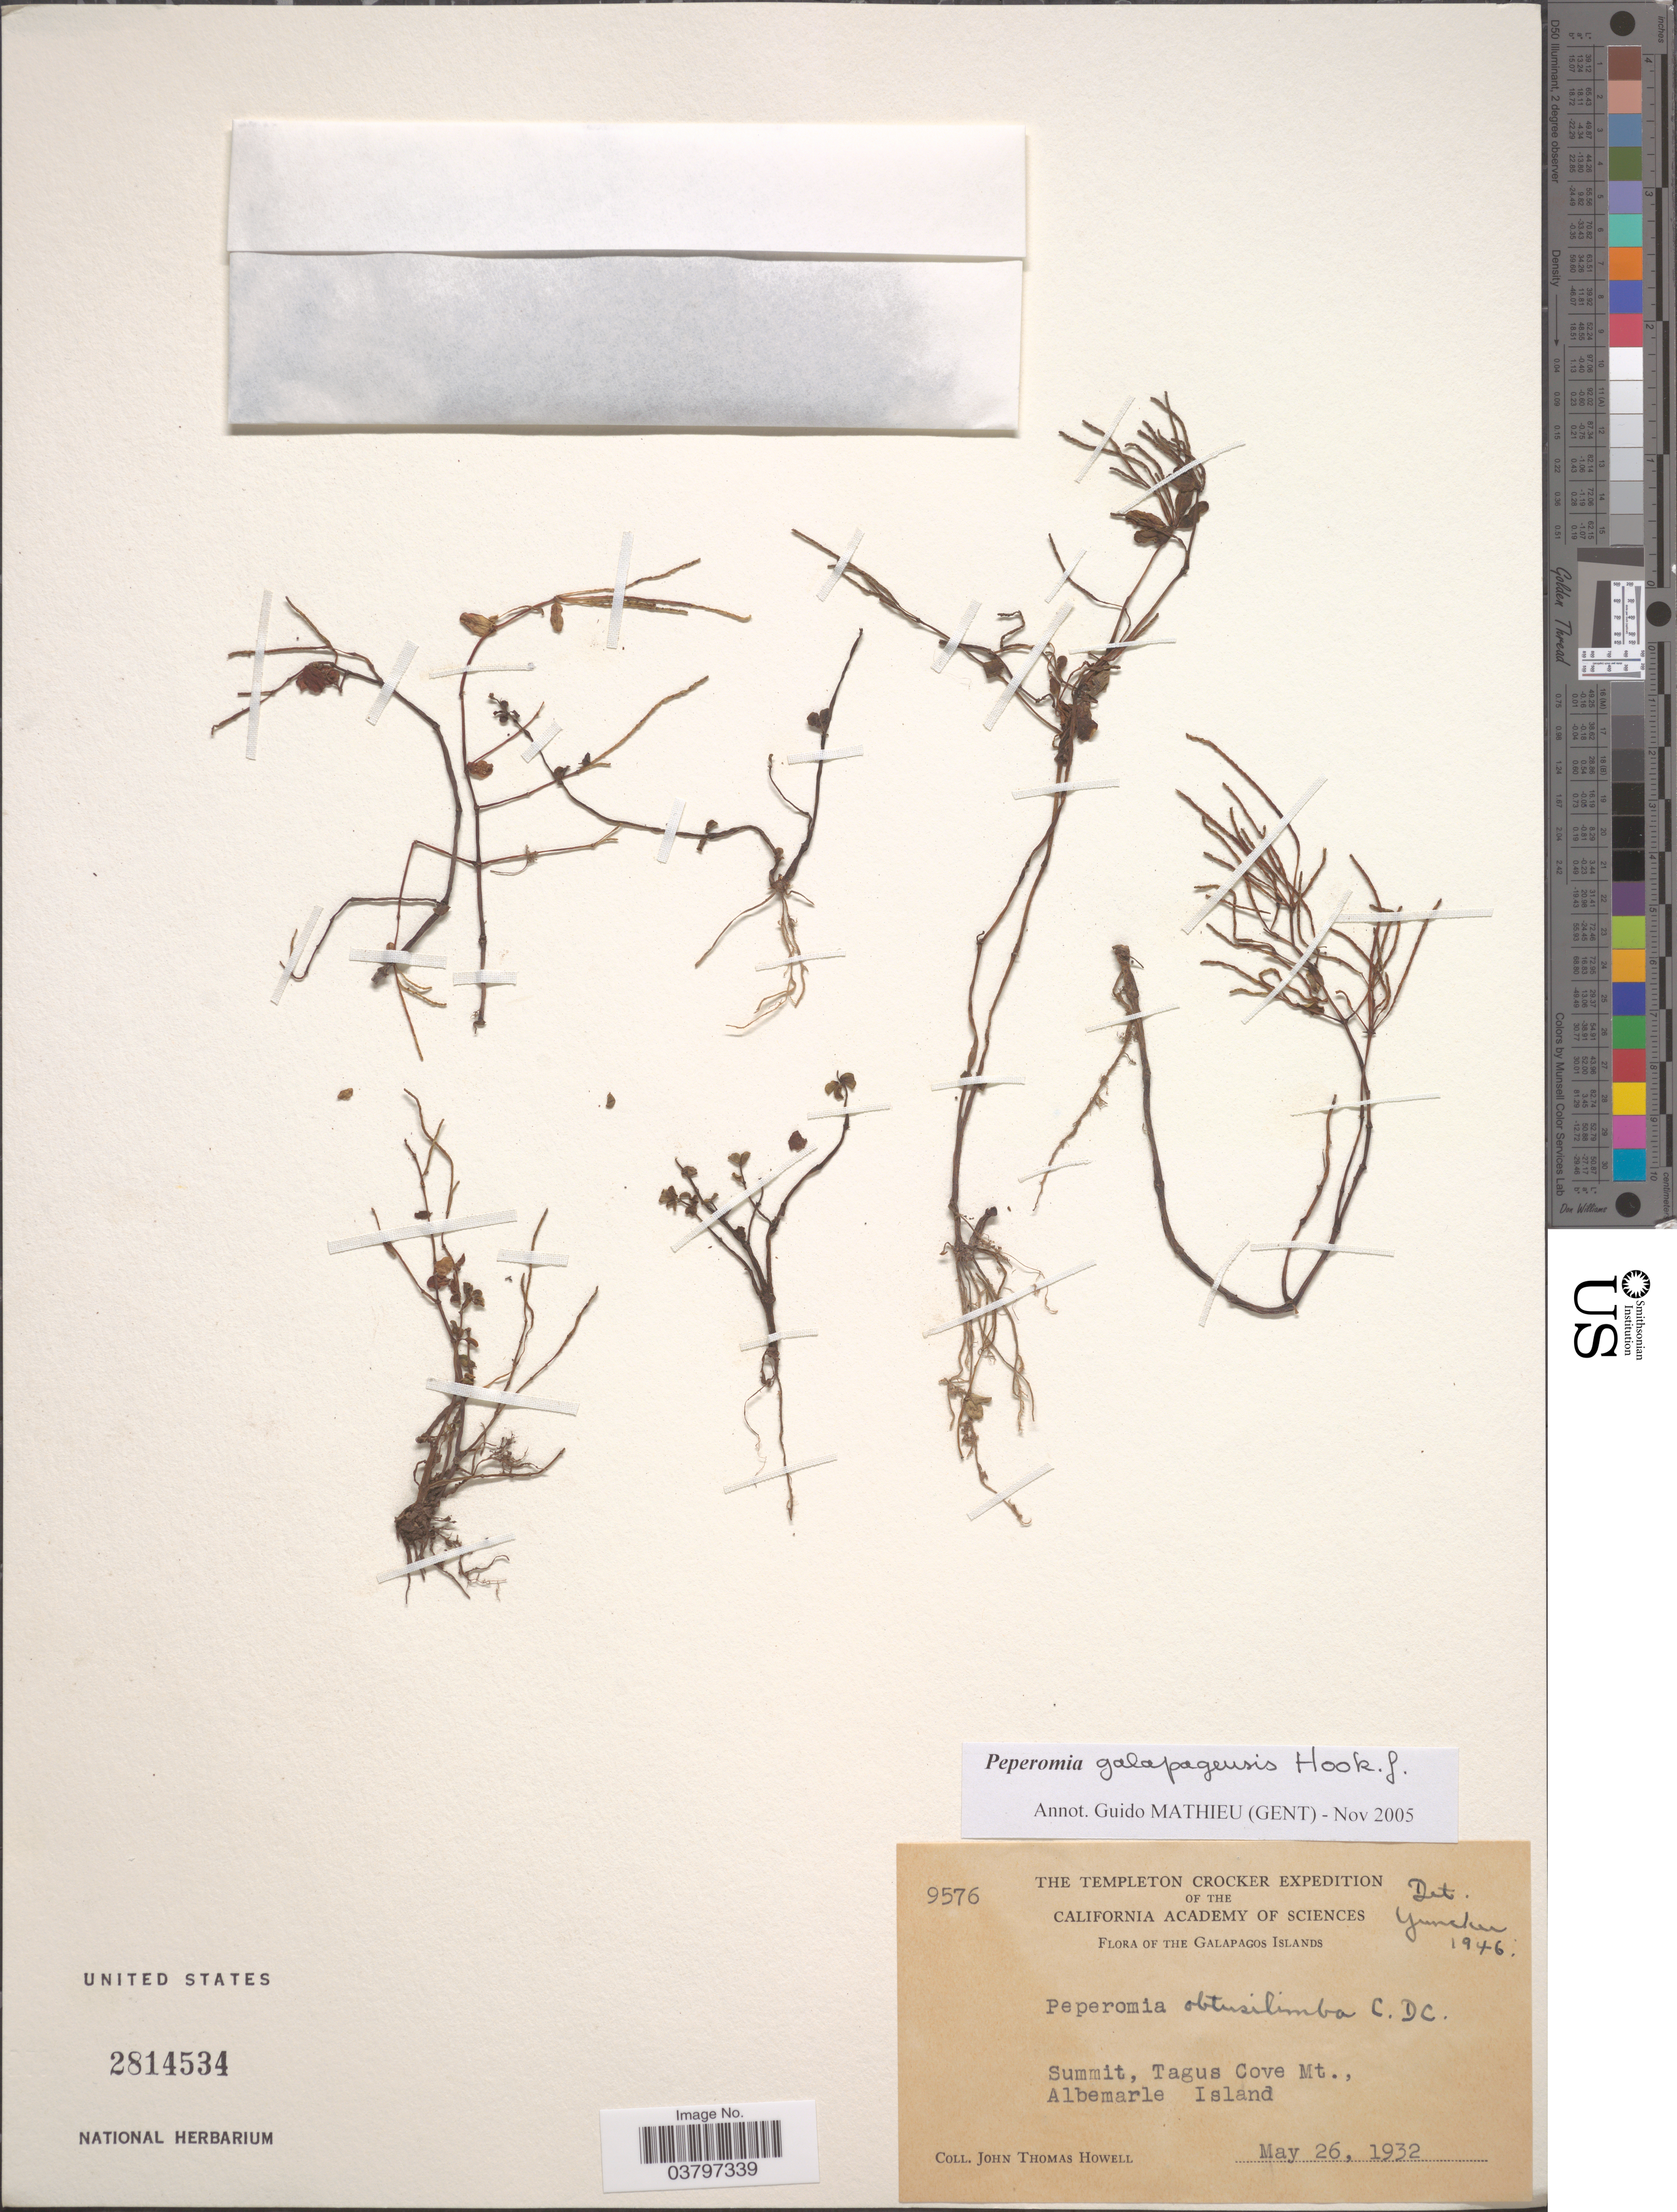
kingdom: Plantae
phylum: Tracheophyta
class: Magnoliopsida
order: Piperales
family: Piperaceae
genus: Peperomia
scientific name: Peperomia galapagensis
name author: Hook. f. ex Miq.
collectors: J. T. Howell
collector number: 9576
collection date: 1932-05-26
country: Ecuador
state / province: Colón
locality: The Galapagos Islands. Summit, Tagus Cove Mt., Albemarle Island.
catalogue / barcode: US 2814534